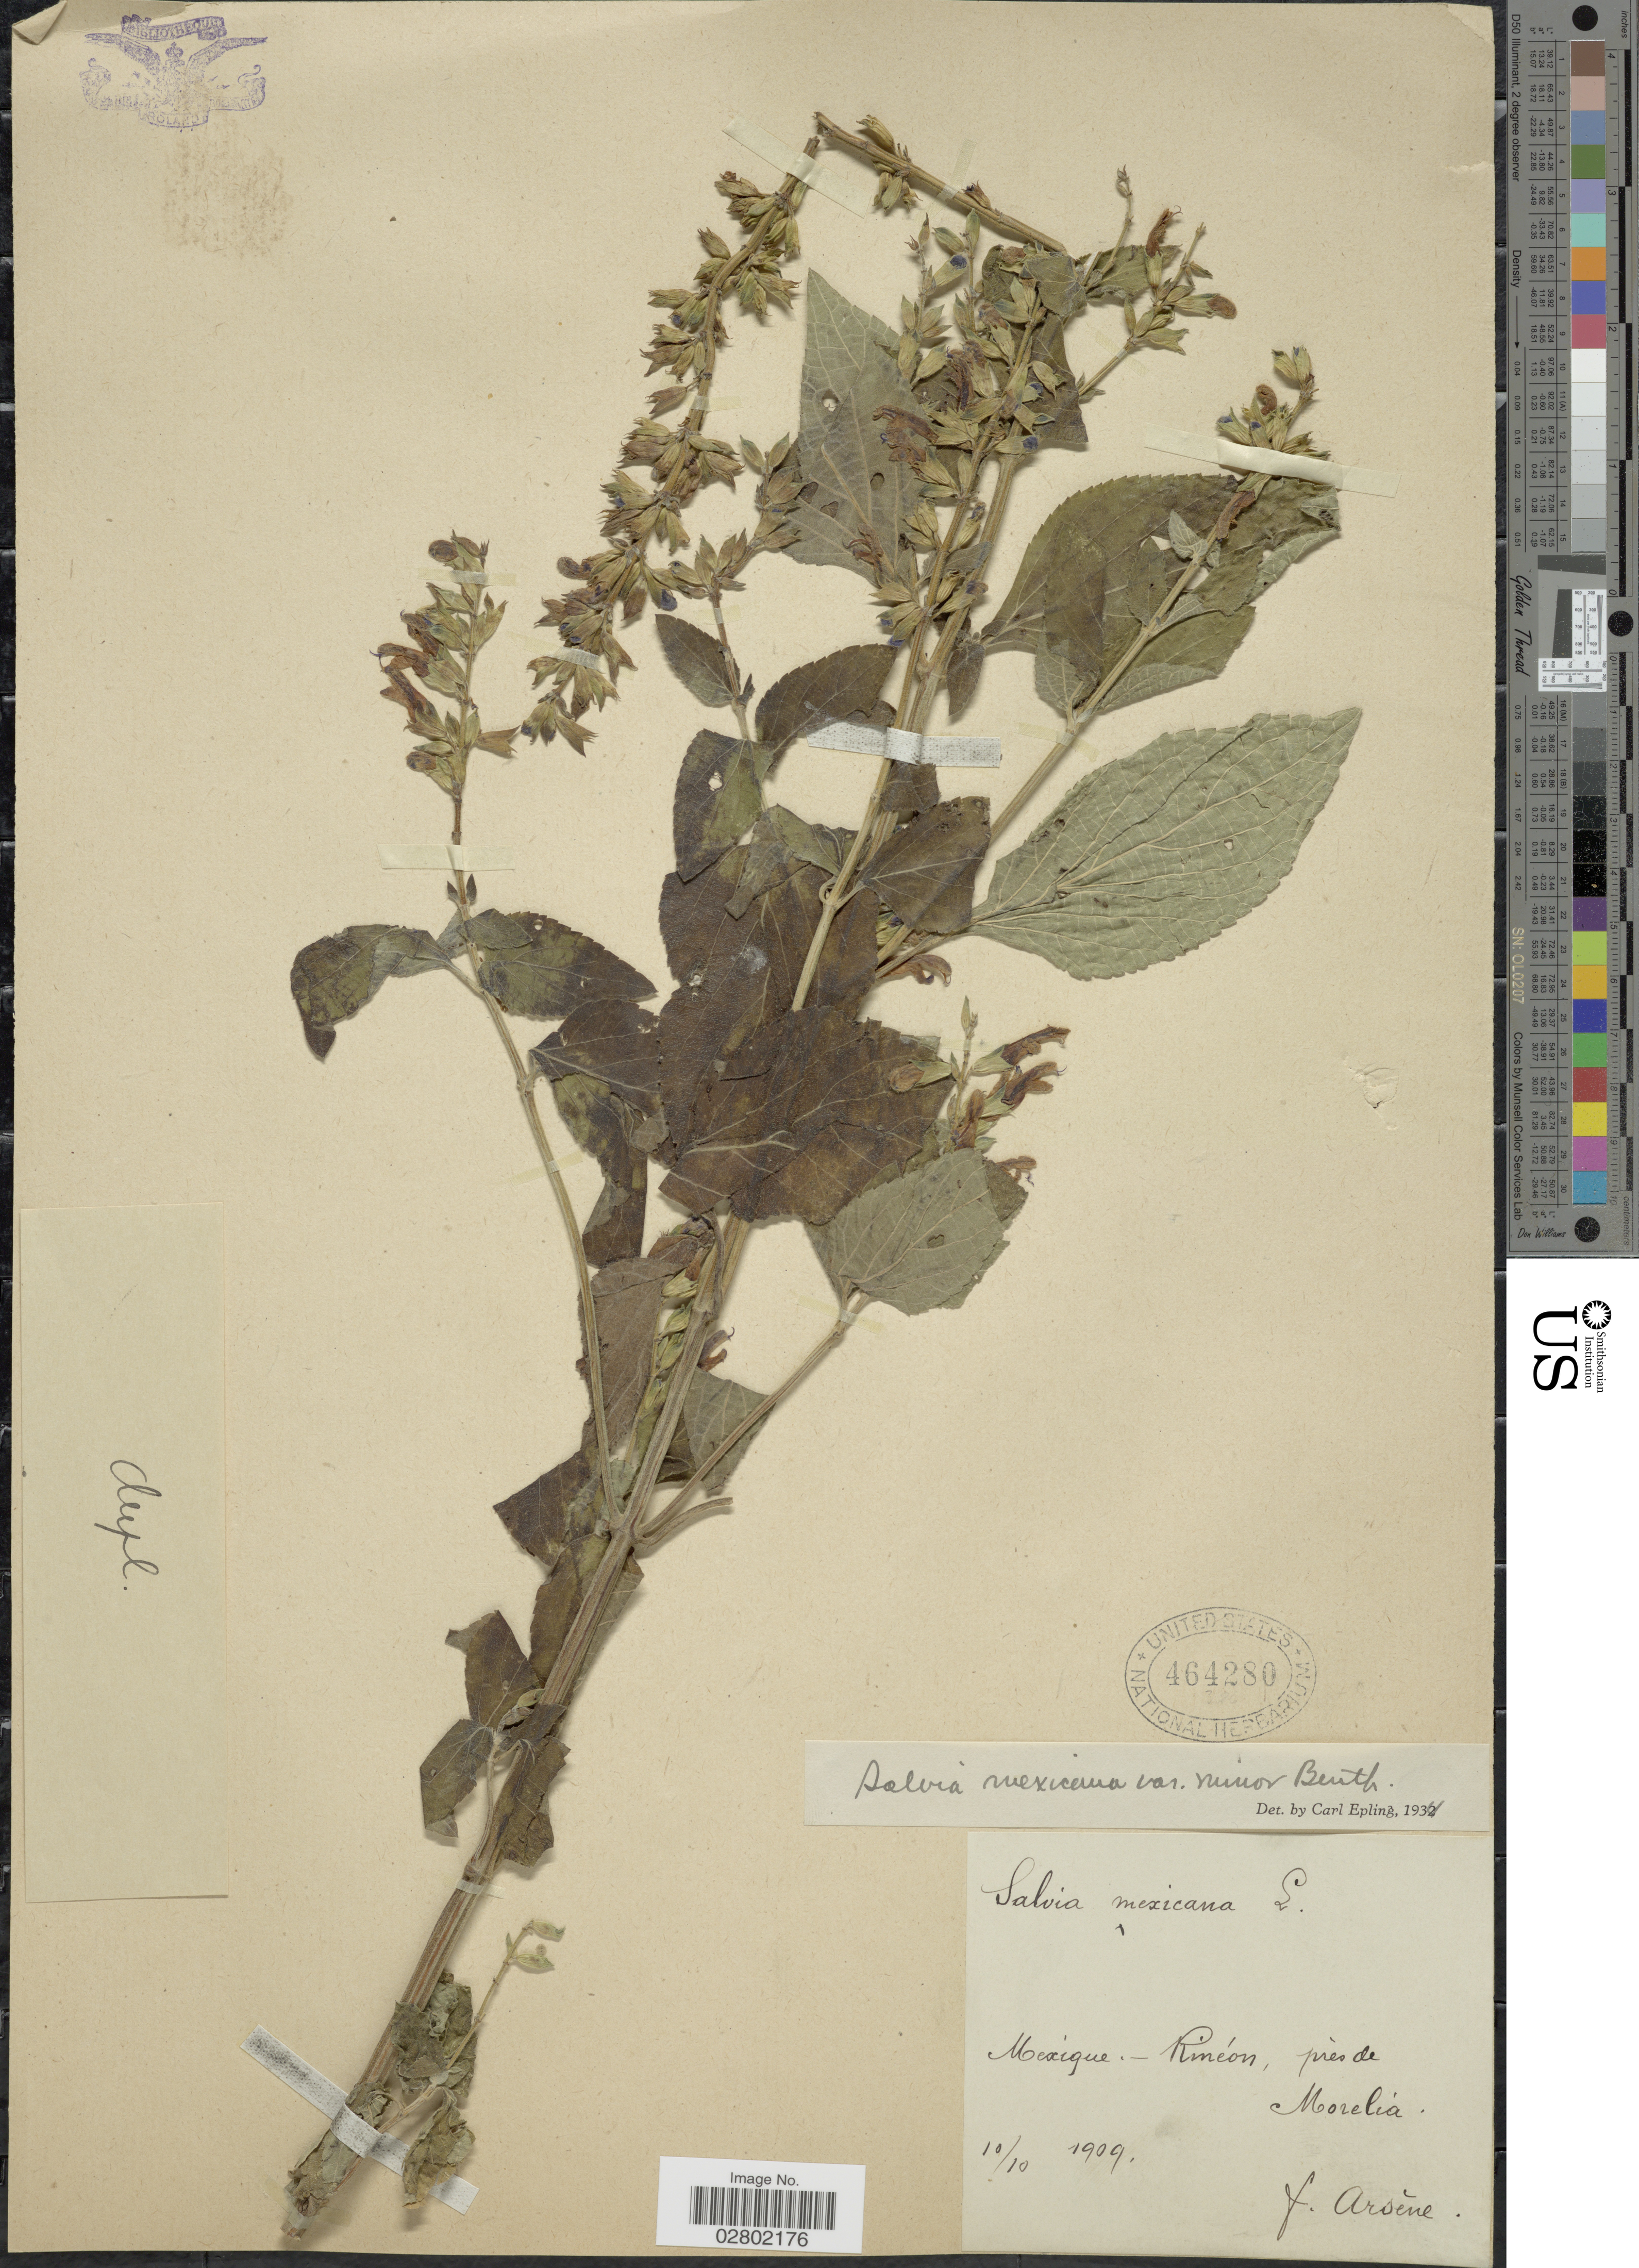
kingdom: Plantae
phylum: Tracheophyta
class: Magnoliopsida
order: Lamiales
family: Lamiaceae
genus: Salvia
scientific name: Salvia mexicana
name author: L.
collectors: F. Arsène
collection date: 1909-10-10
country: Mexico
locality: Rincón, près de Morelia.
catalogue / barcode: US 464280